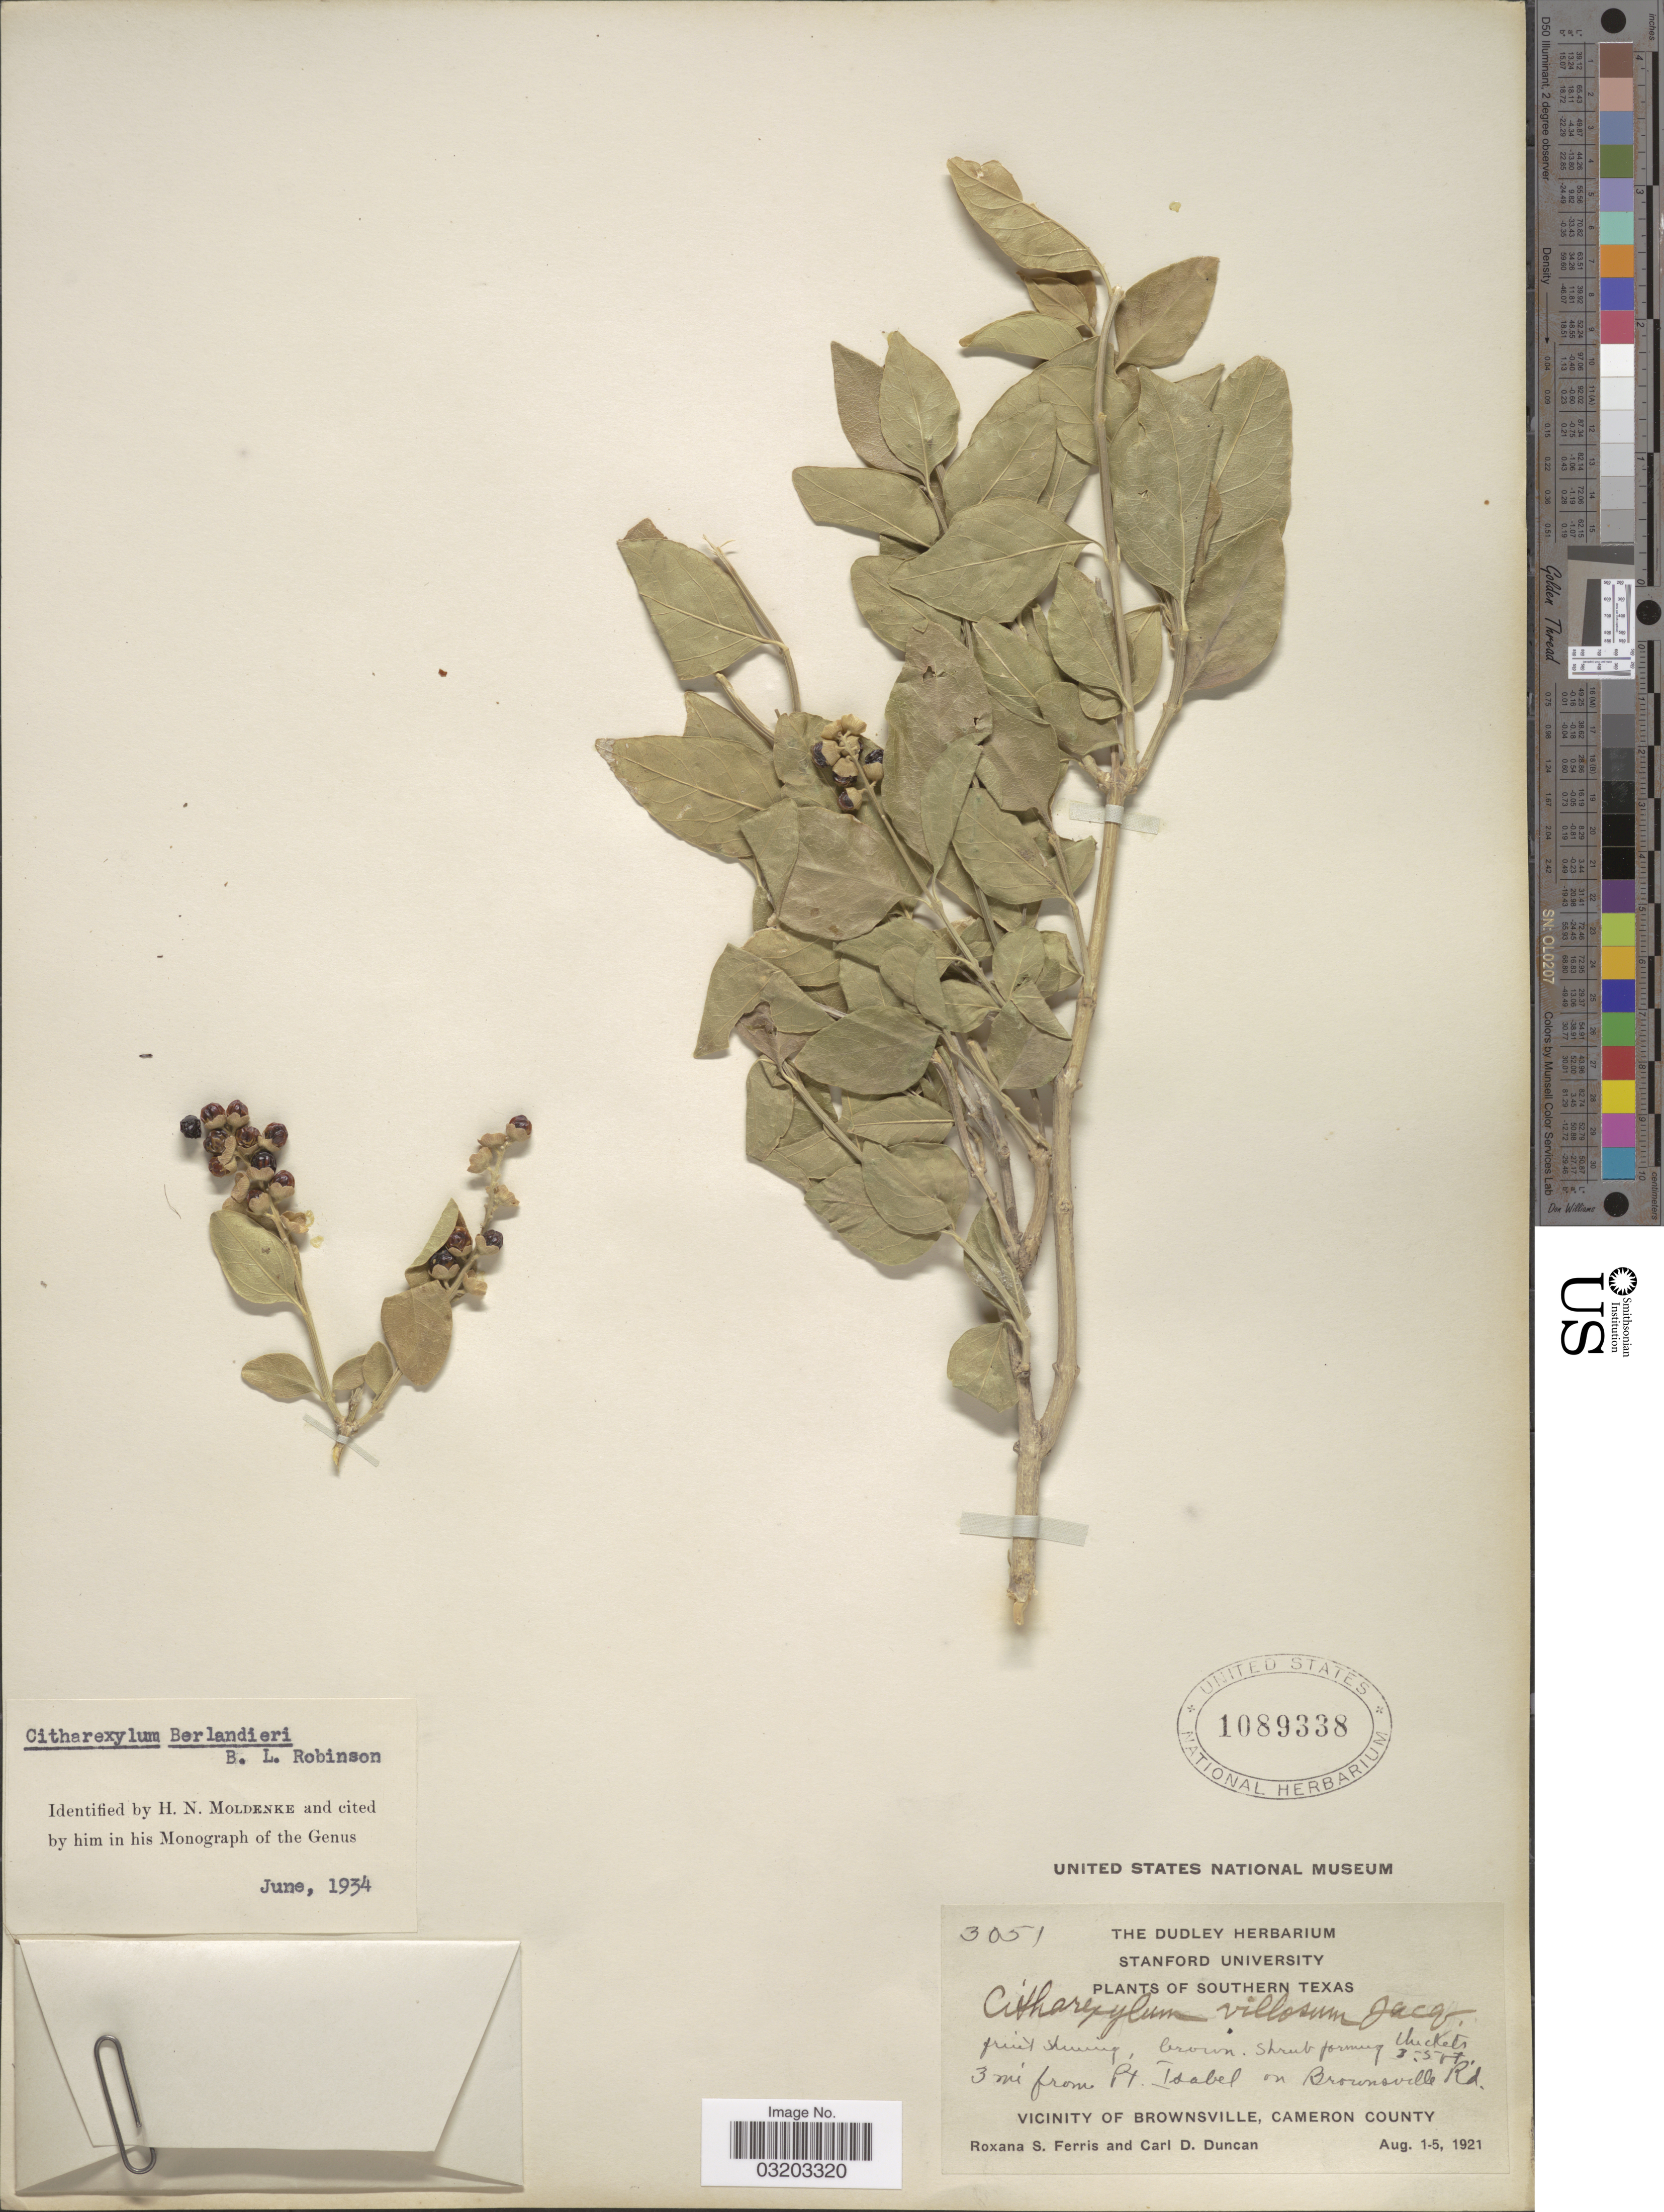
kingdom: Plantae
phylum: Tracheophyta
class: Magnoliopsida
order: Lamiales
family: Verbenaceae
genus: Citharexylum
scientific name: Citharexylum berlandieri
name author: B.L. Rob.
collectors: R. S. Ferris & C. Duncan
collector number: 3051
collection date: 1921-08-01/1921-08-05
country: United States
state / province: Texas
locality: Southern Texas. 3 mi from Pt. Isabel on Brownsville Rd. Vicinity of Brownsville, Cameron County.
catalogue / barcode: US 1089338